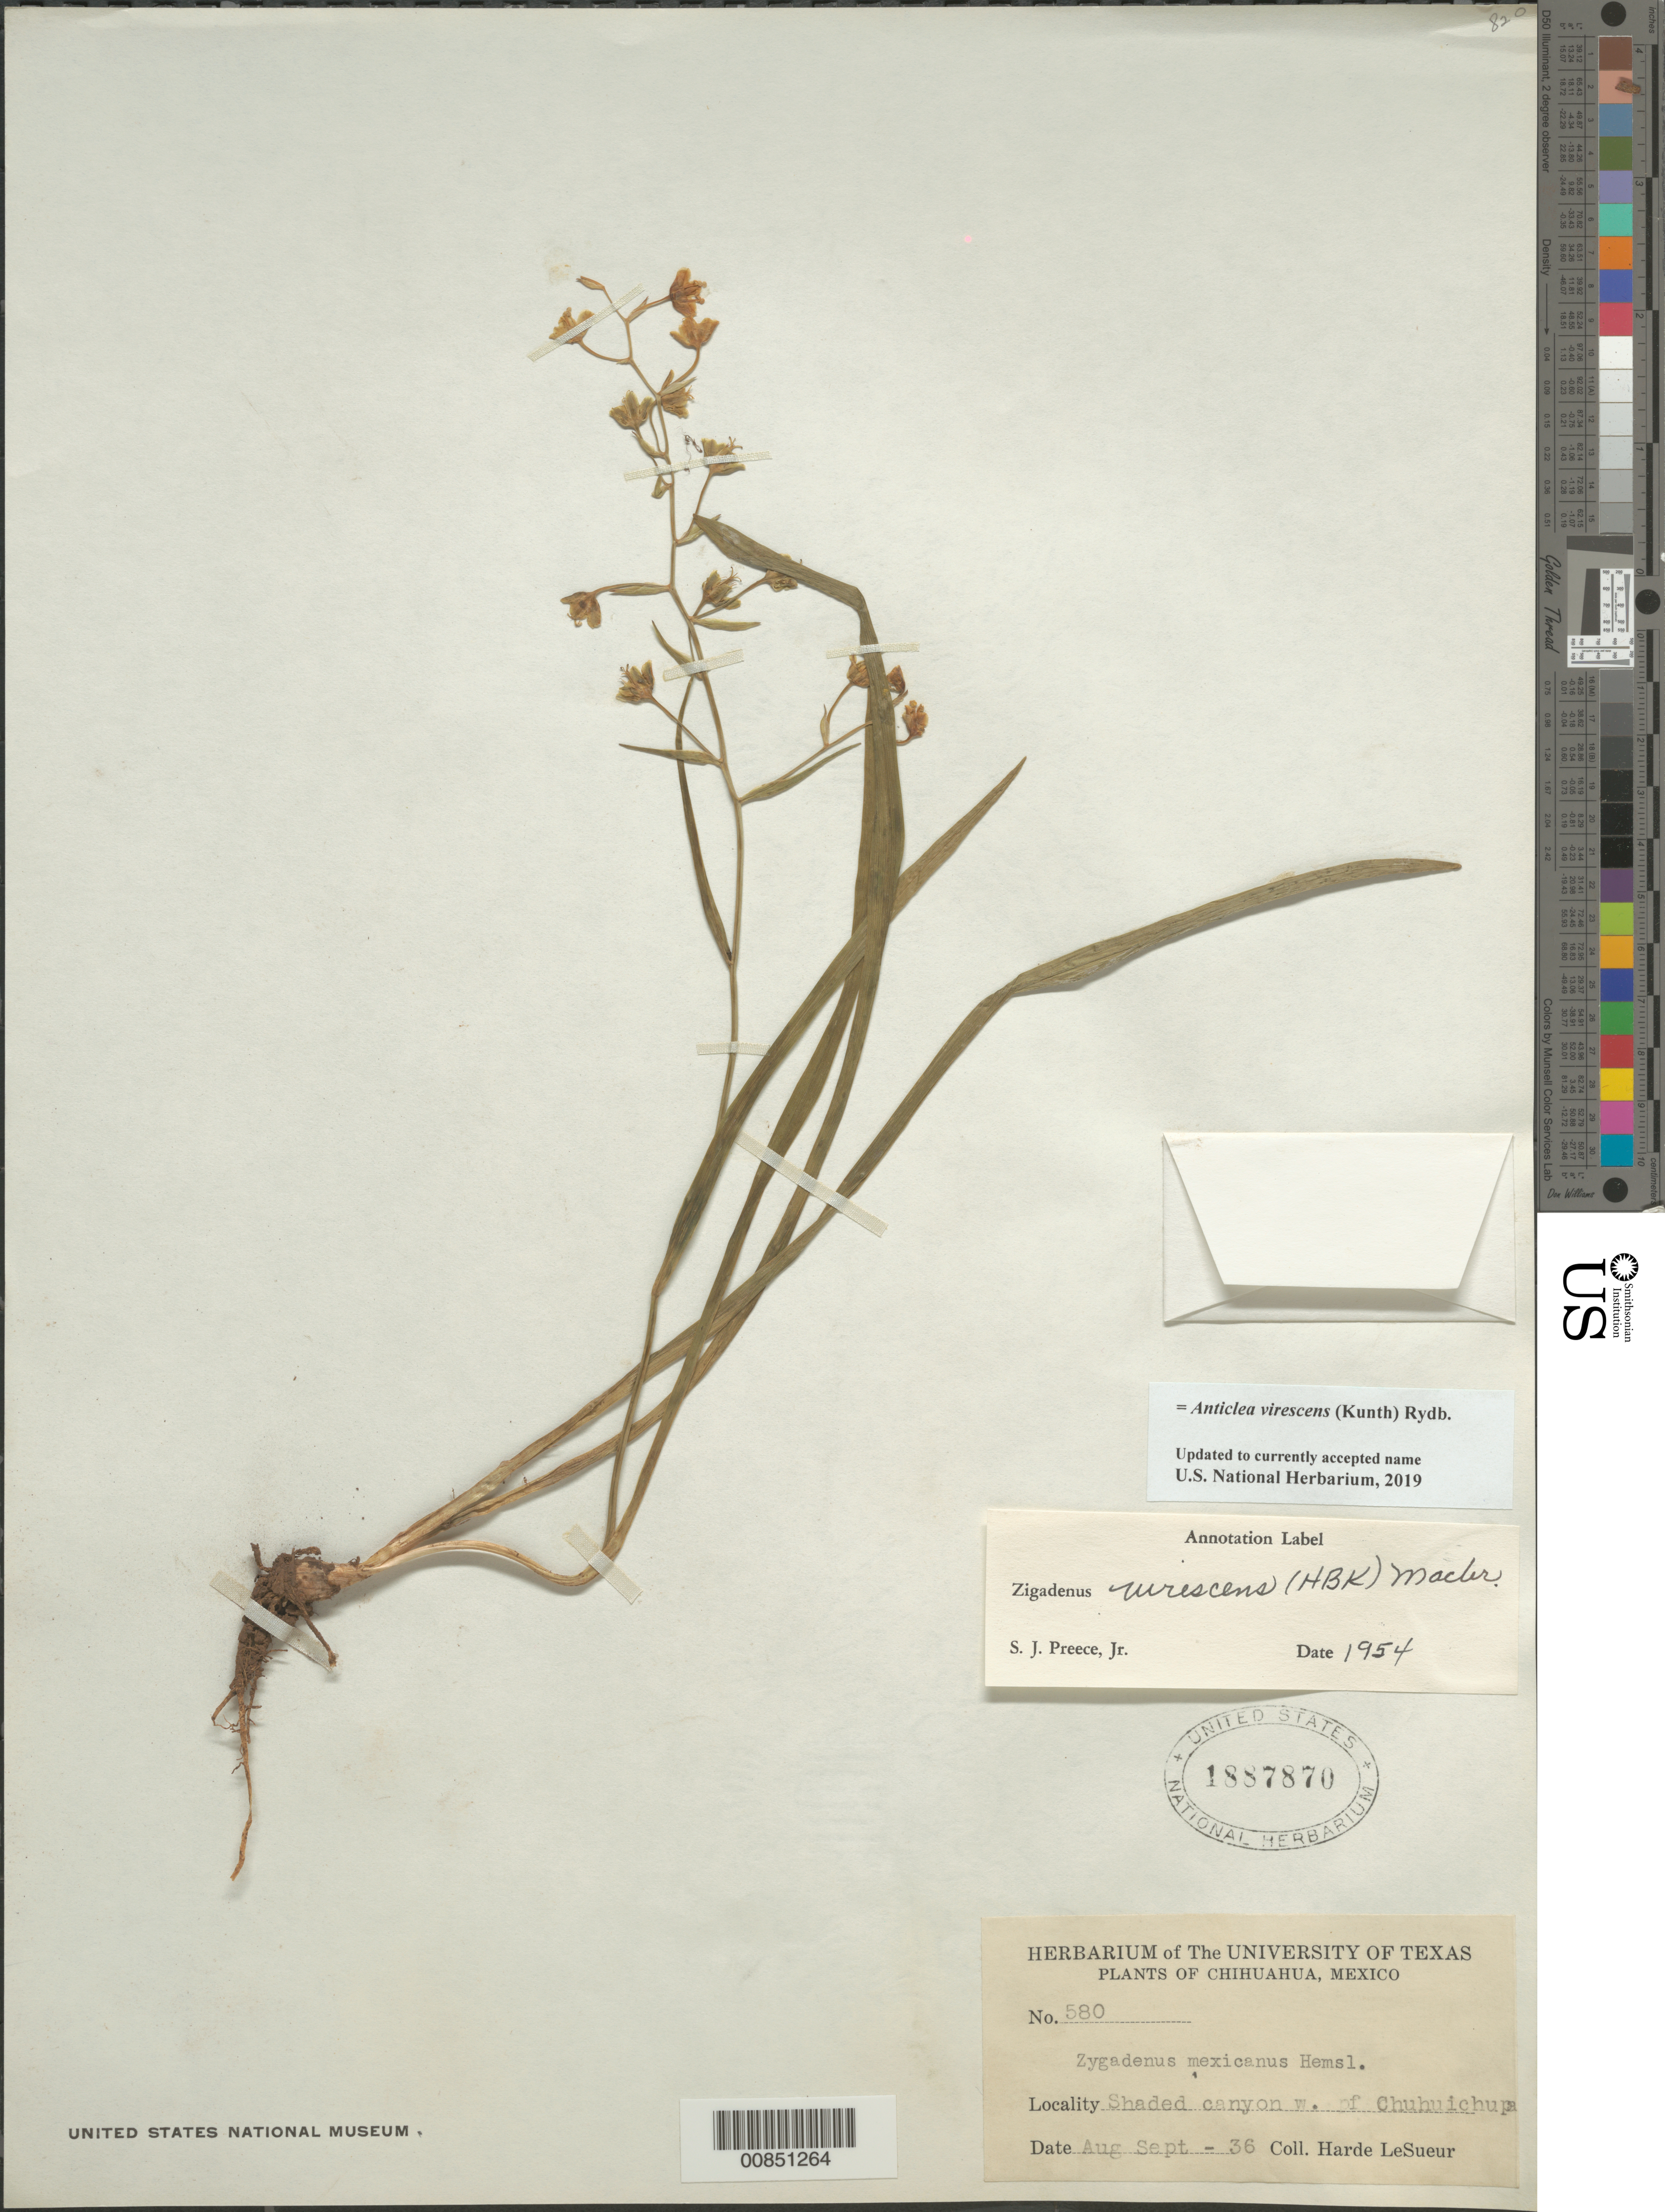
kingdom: Plantae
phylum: Tracheophyta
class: Liliopsida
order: Liliales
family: Melanthiaceae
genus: Anticlea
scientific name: Anticlea virescens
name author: (Kunth) Rydb.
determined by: Strong, Mark T., (BOT), Smithsonian Institution - National Museum of Natural History (UNITED STATES)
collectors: D. H. LeSueur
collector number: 580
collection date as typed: Aug 1936 to -- Sep 1936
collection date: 1936-08/1936-09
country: Mexico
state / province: Chihuahua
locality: W of Chuhuichupa.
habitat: Shaded canyon.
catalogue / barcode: US 1887870